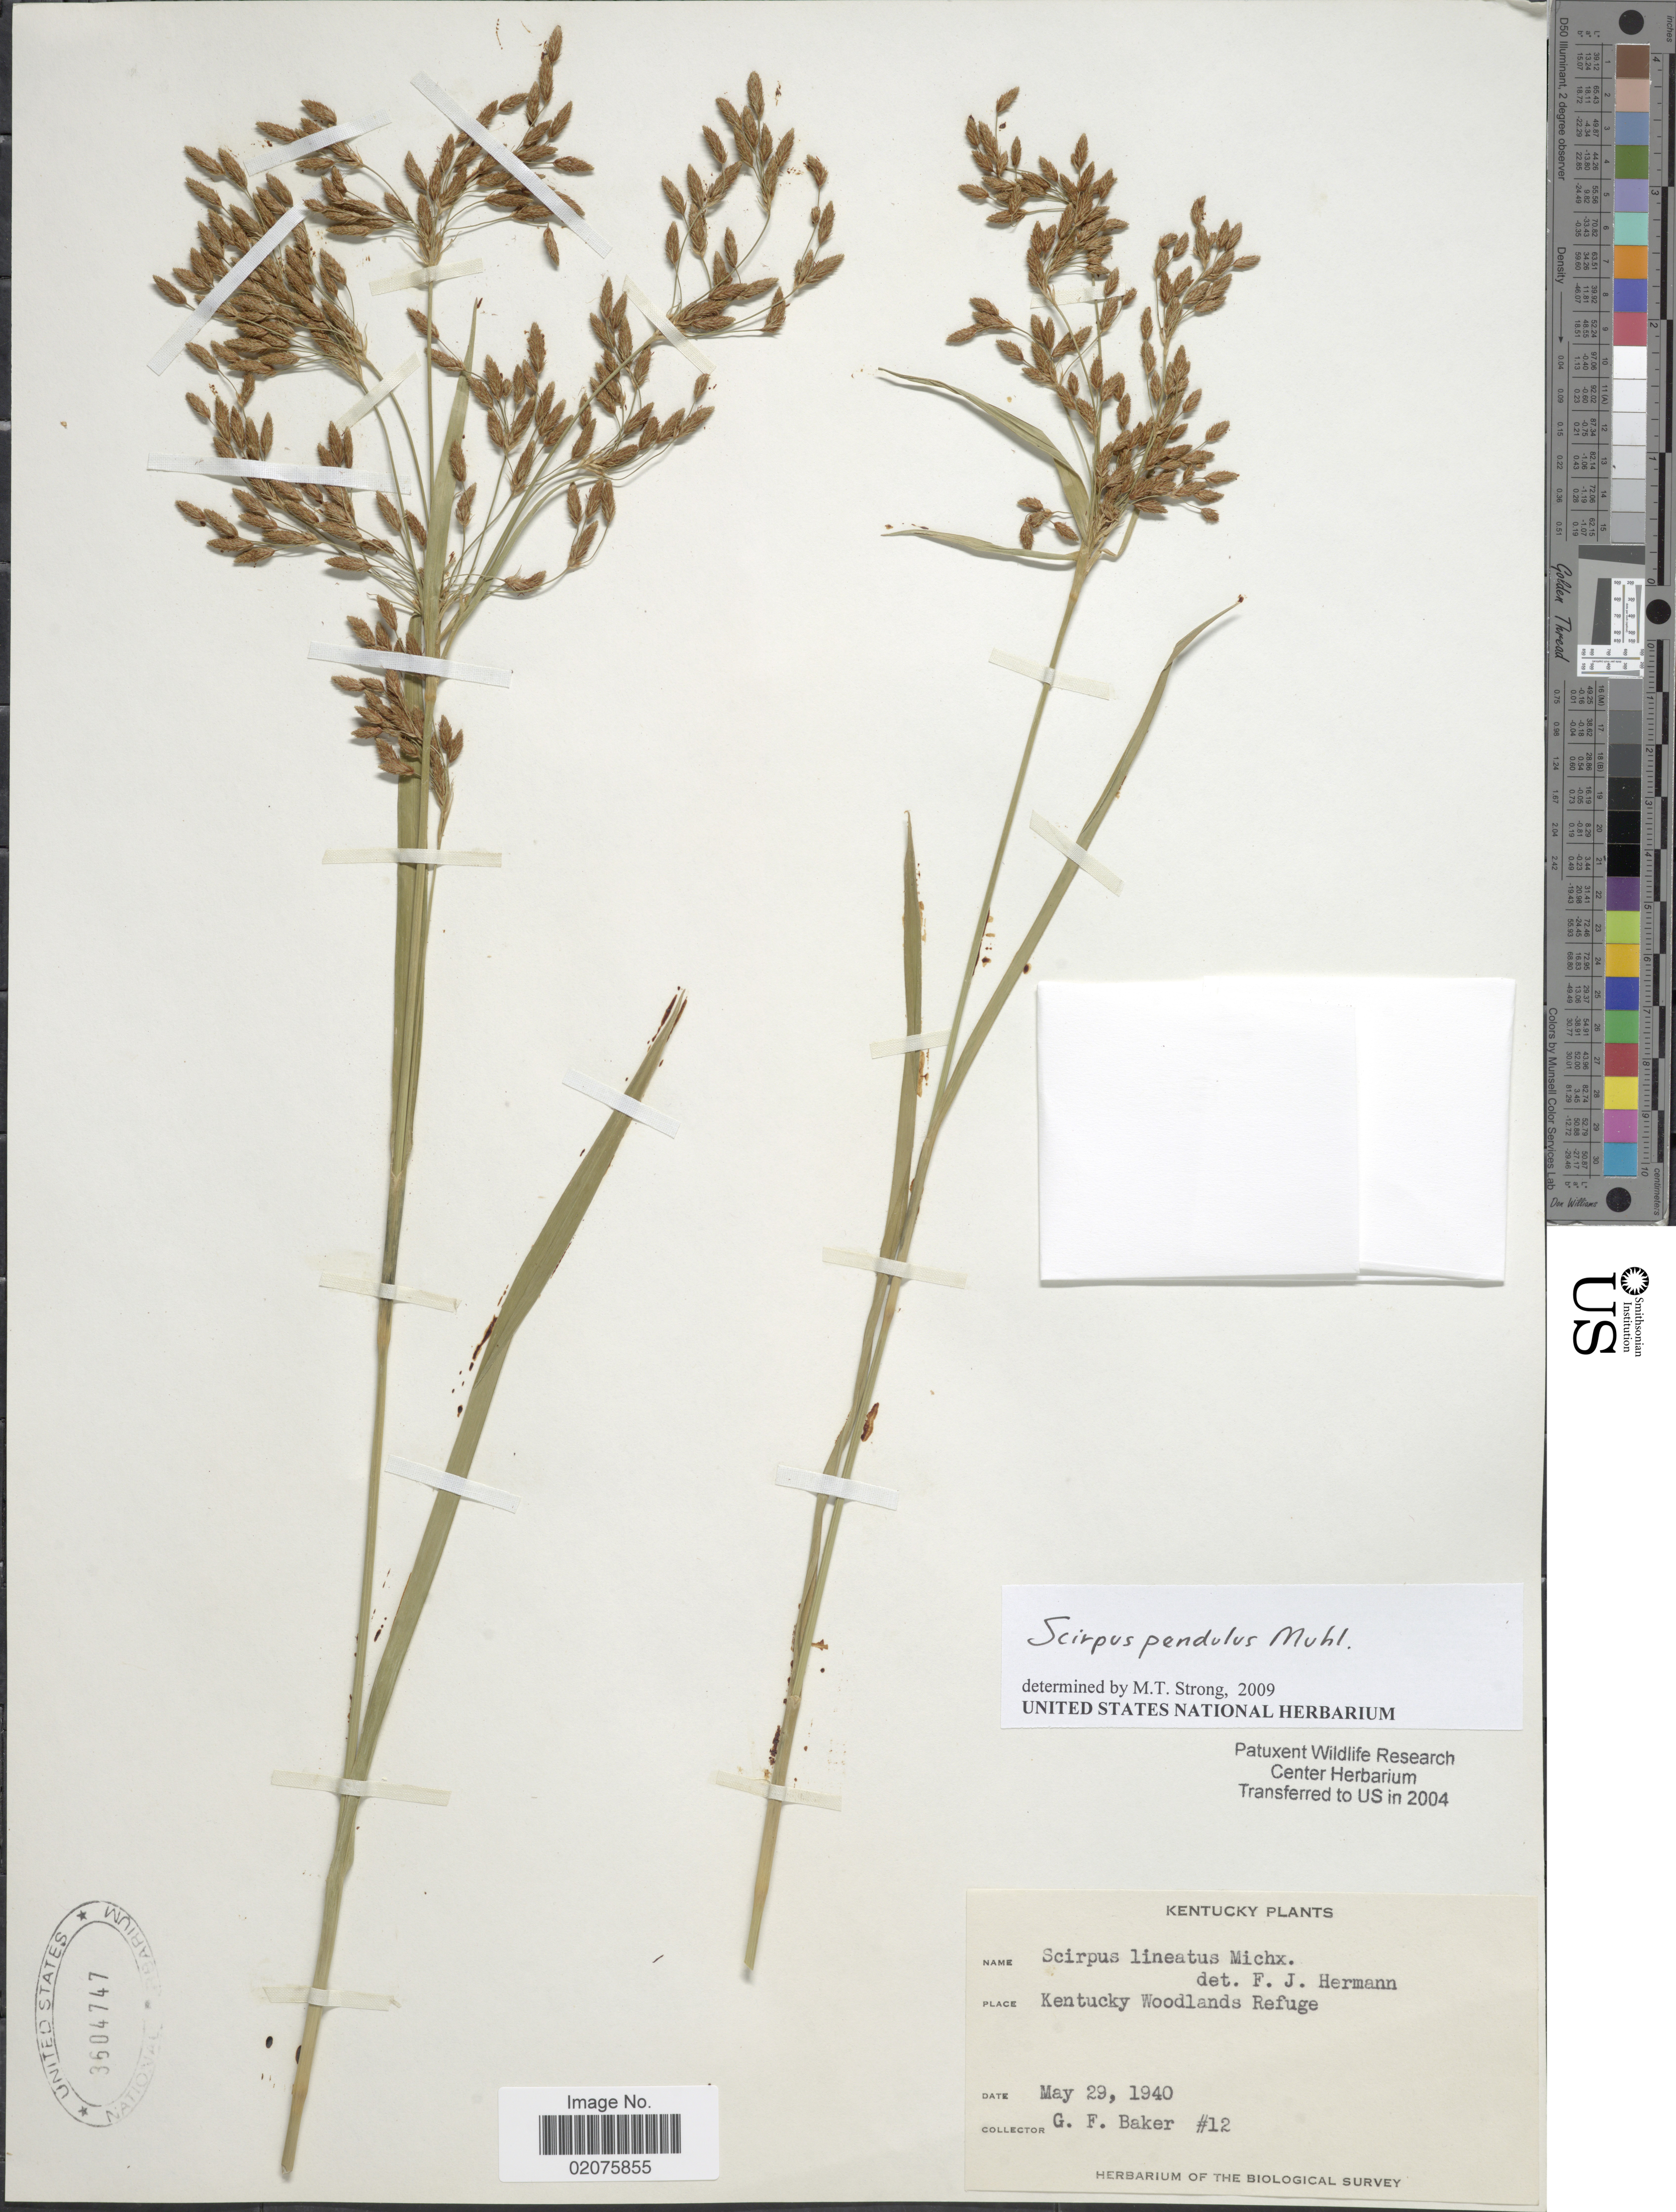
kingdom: Plantae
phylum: Tracheophyta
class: Liliopsida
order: Poales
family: Cyperaceae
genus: Scirpus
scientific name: Scirpus pendulus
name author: Muhl.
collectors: G. Baker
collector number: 12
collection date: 1940-05-29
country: United States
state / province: Kentucky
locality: Kentucky Woodlands Refuge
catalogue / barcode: US 3604747